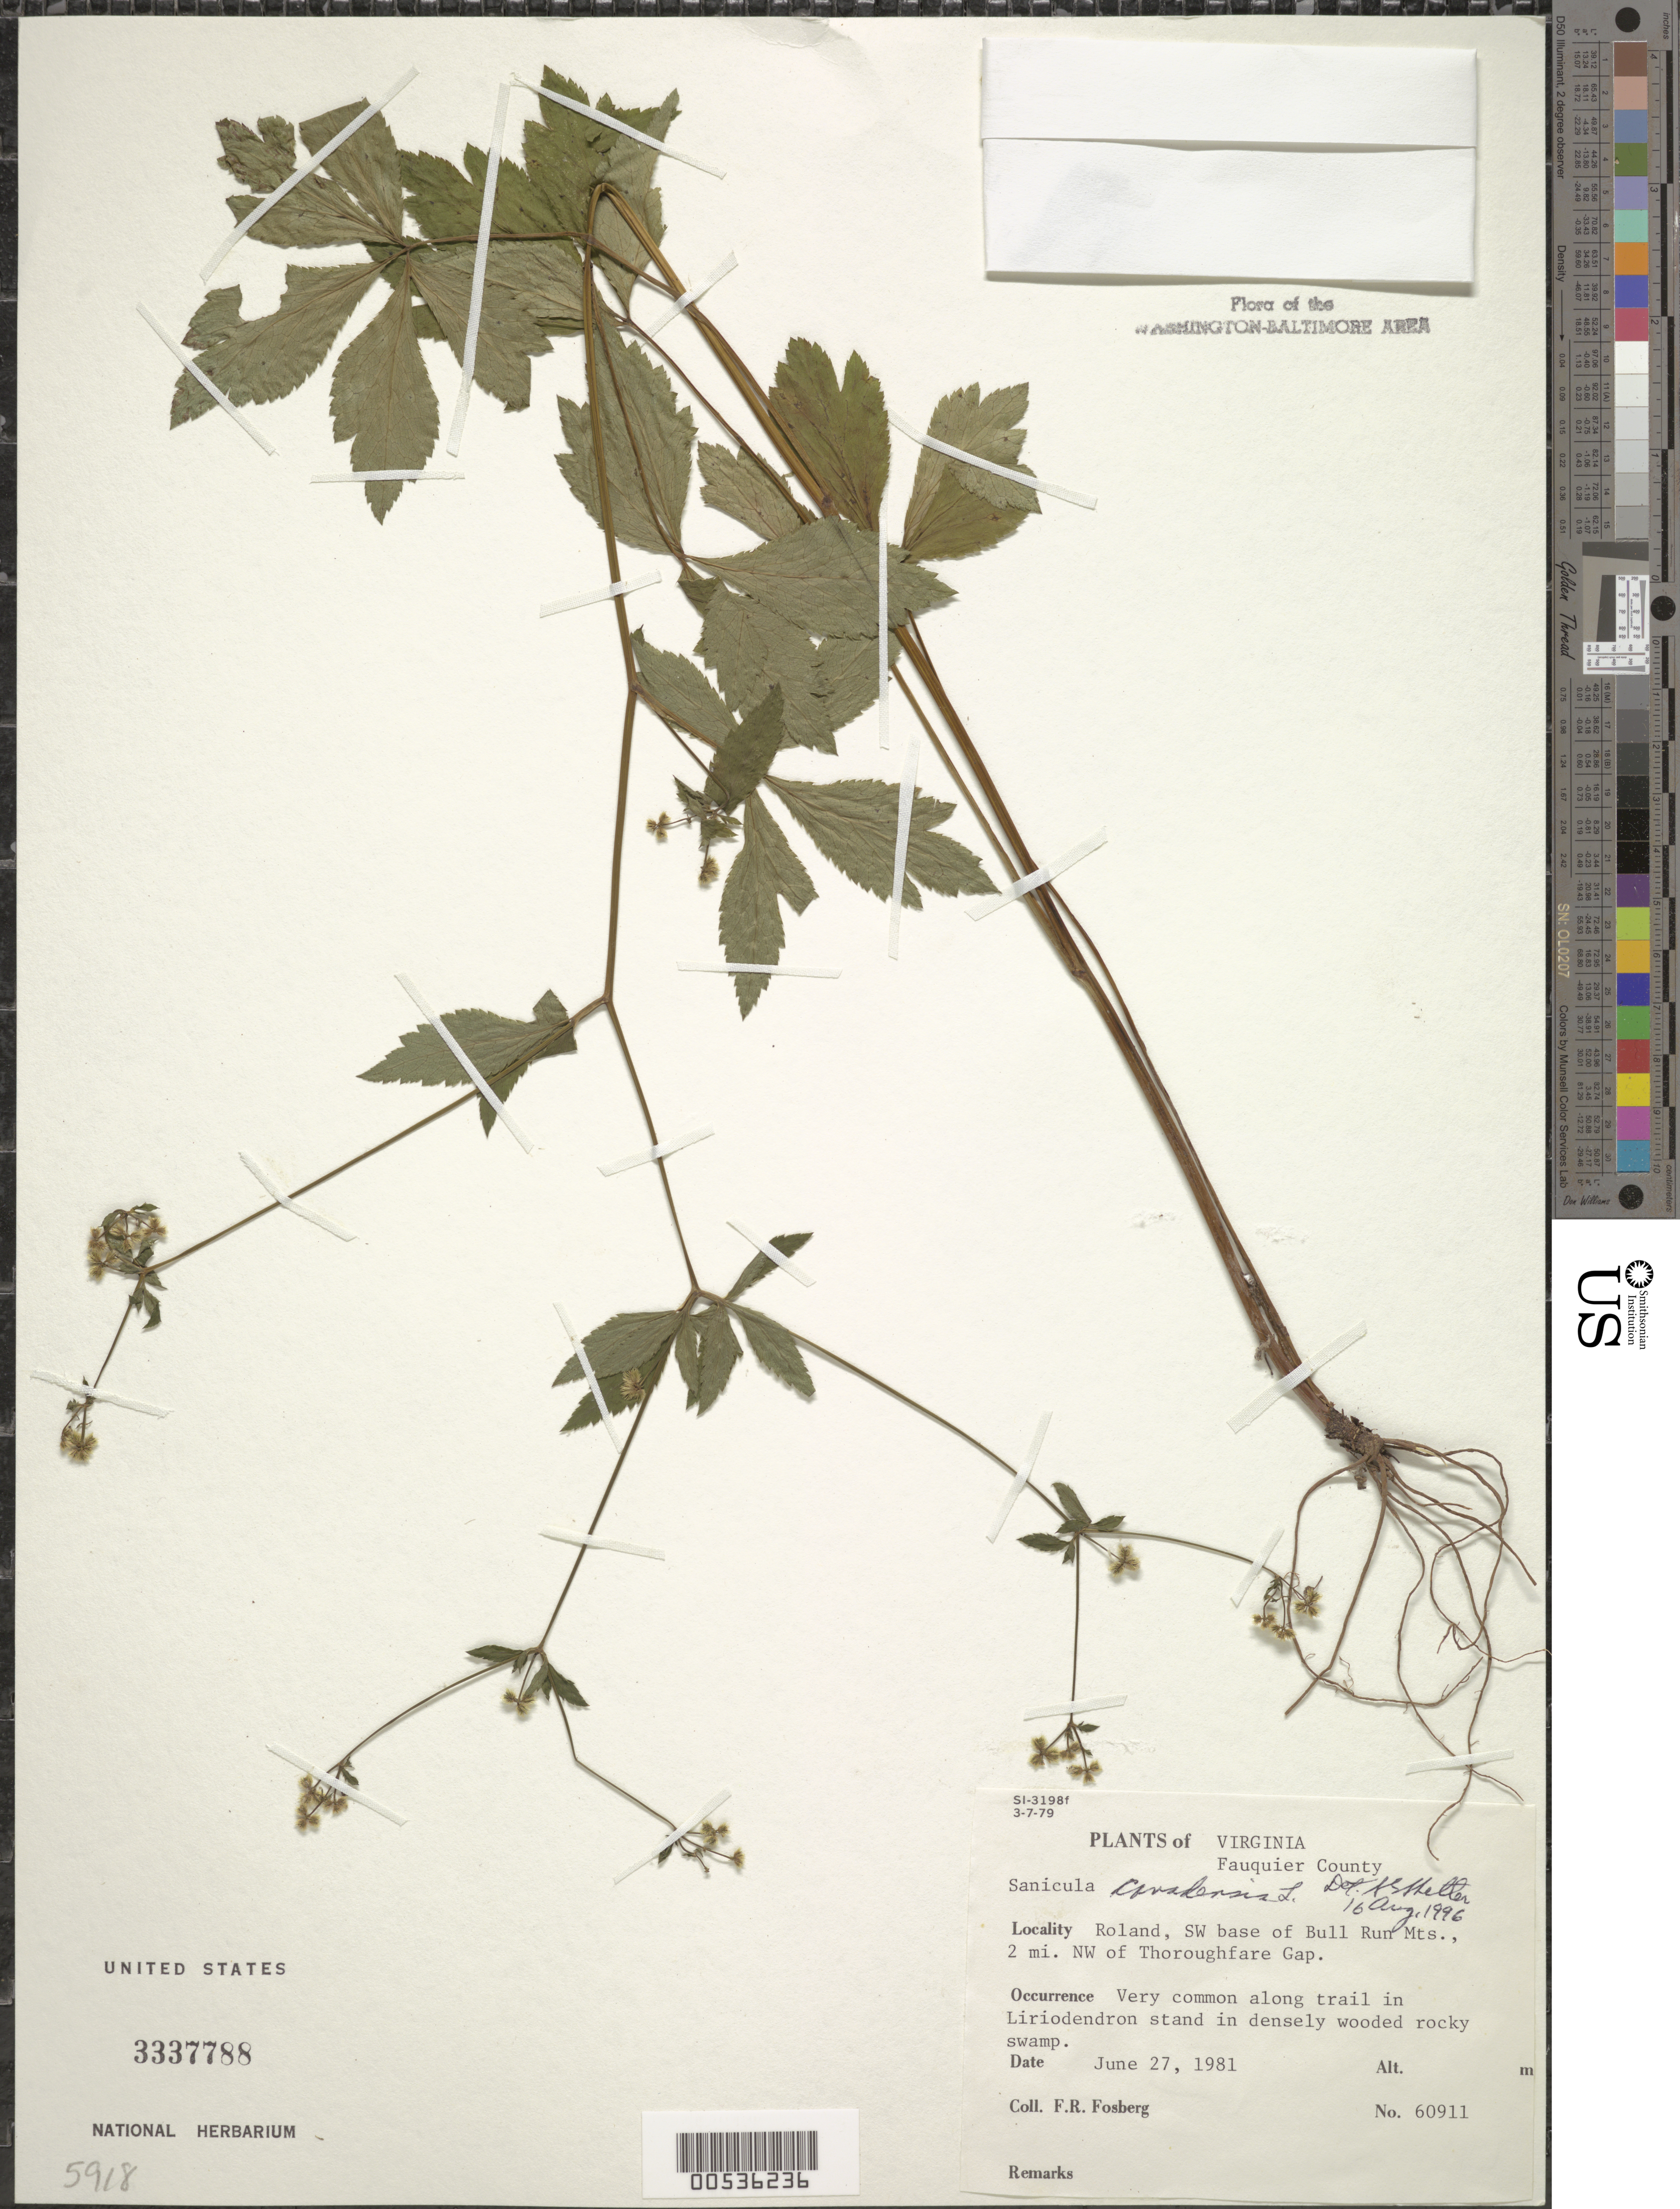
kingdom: Plantae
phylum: Tracheophyta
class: Magnoliopsida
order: Apiales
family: Apiaceae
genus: Sanicula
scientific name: Sanicula canadensis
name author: L.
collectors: F. R. Fosberg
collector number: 60911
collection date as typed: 27 Jun 1981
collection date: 1981-06-27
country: United States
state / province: Virginia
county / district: Fauquier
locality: Roland, SW base of Bull Run Mts., NW of Thorofare Gap Bull Run Mts.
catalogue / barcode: US 3337788